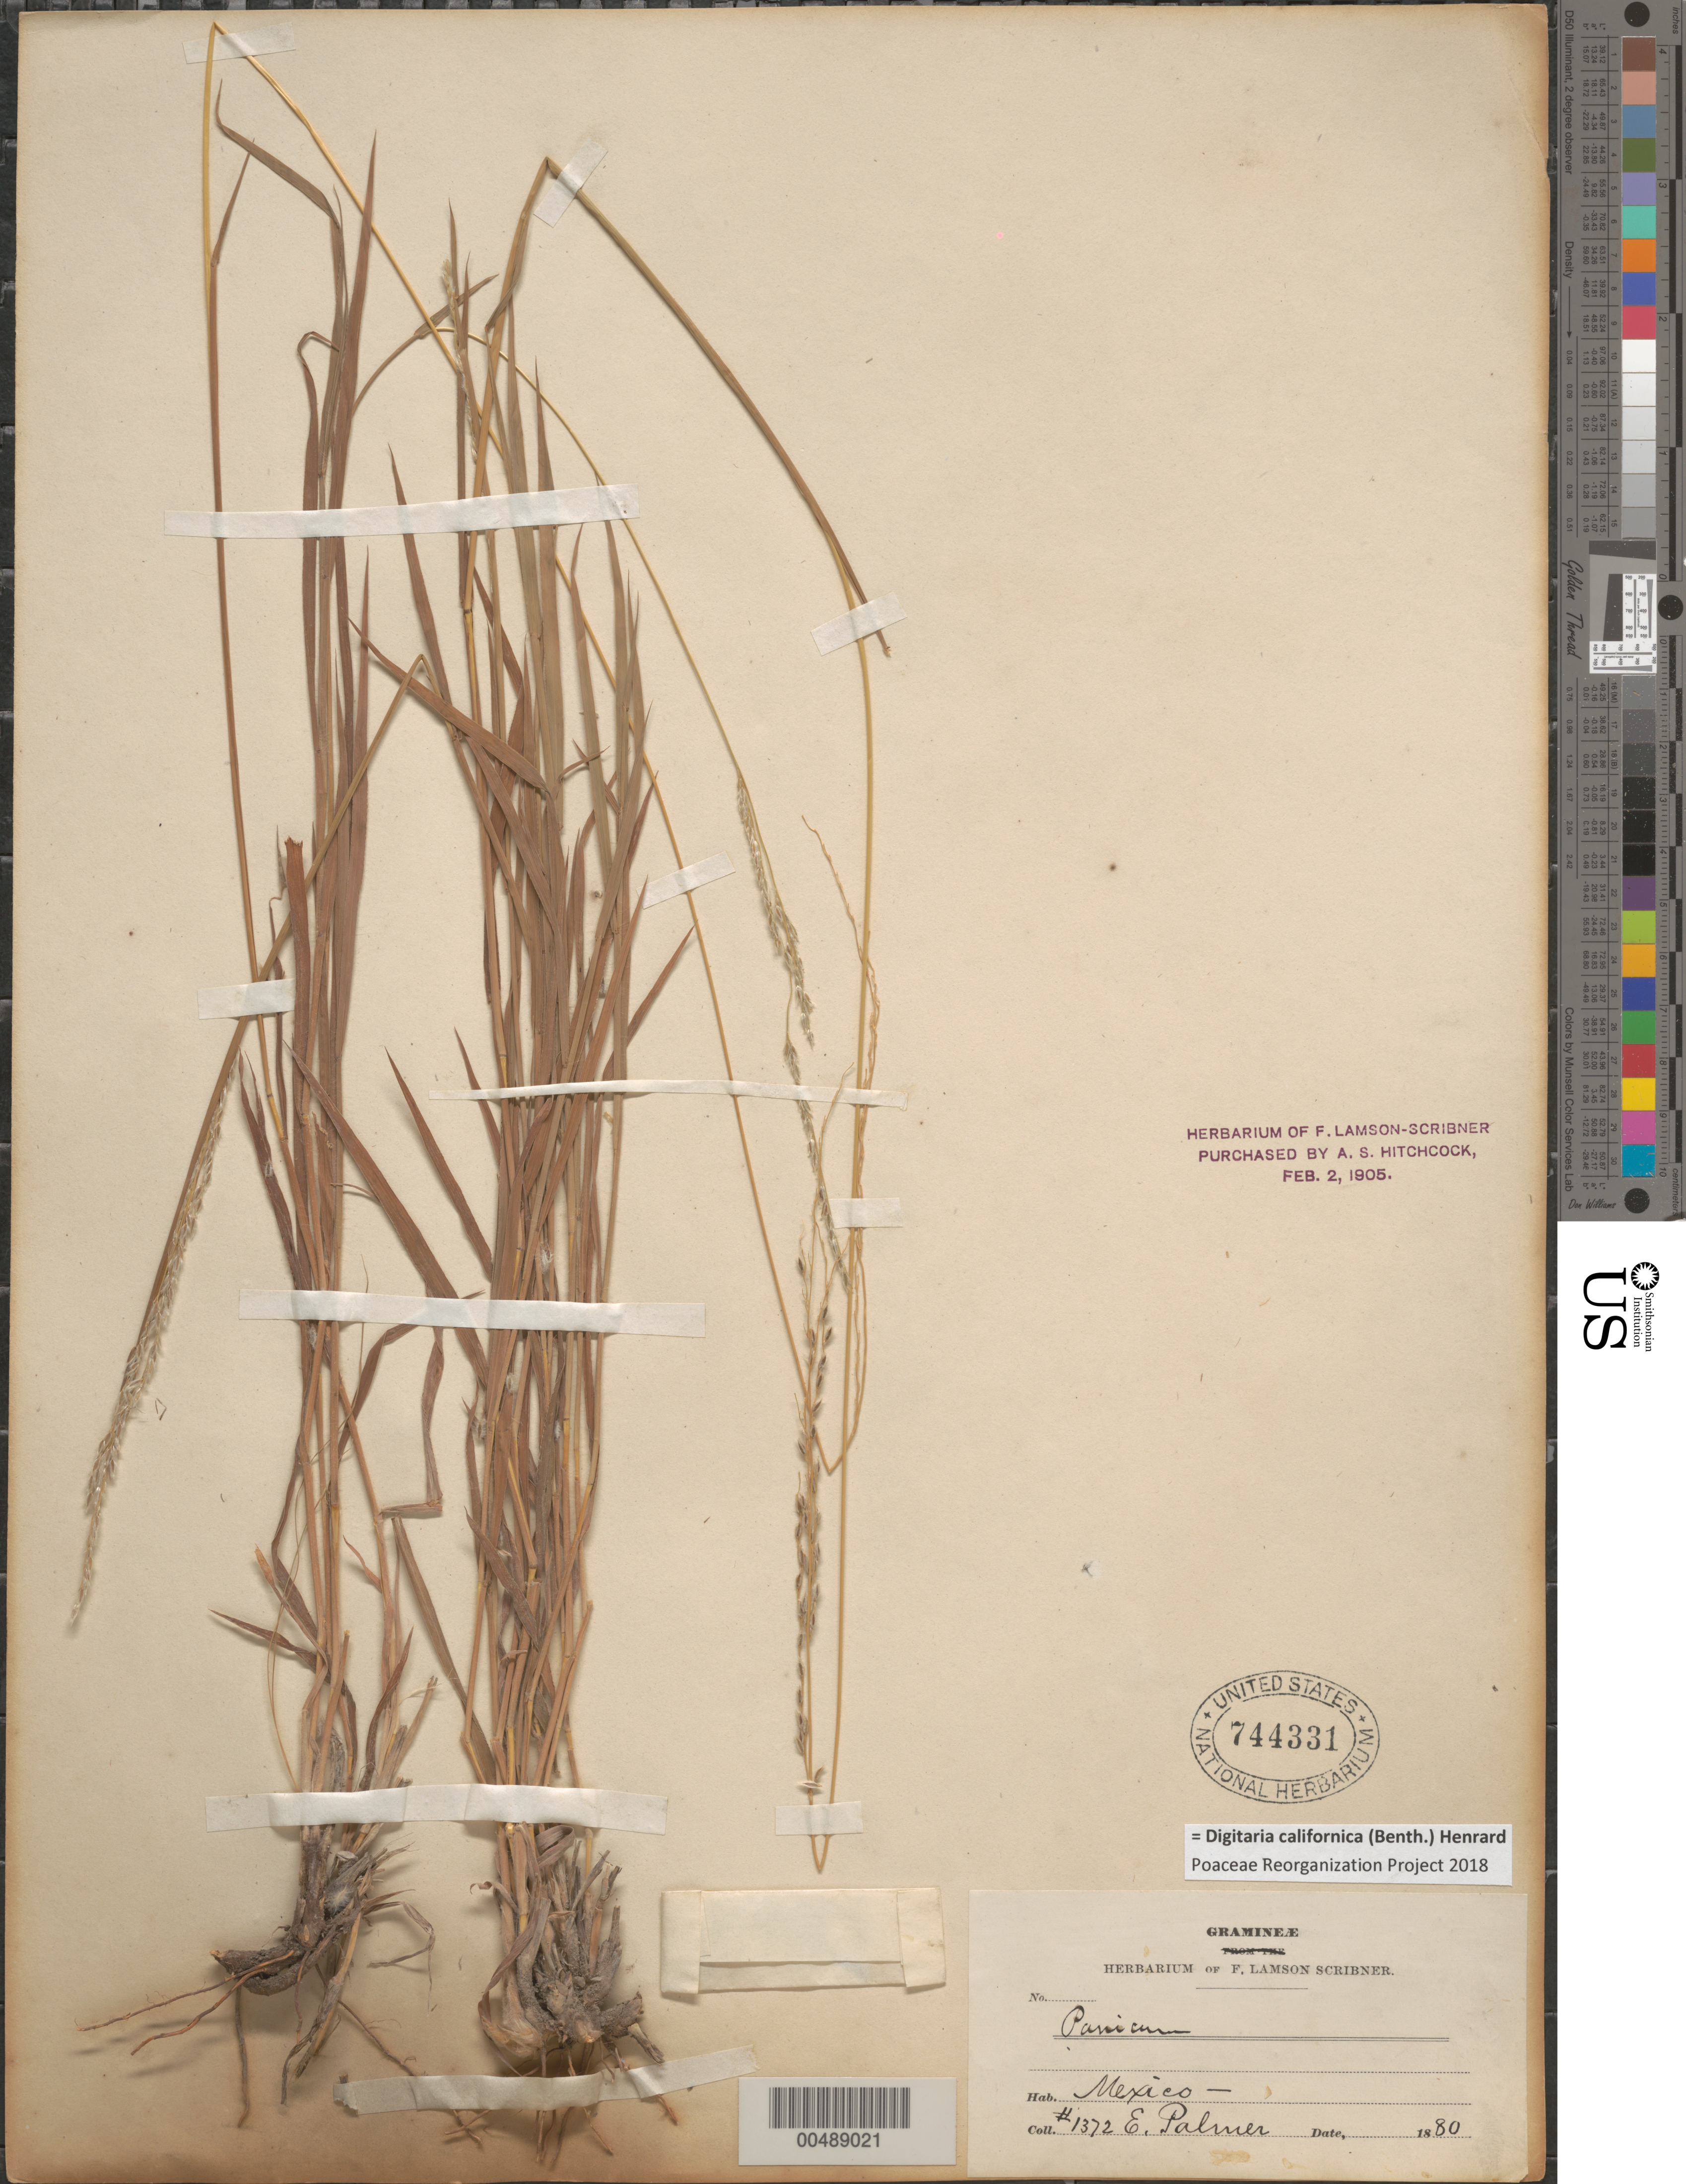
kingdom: Plantae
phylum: Tracheophyta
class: Liliopsida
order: Poales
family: Poaceae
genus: Digitaria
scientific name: Digitaria californica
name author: (Benth.) Henr.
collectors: E. Palmer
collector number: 1372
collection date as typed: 1880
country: Mexico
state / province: Durango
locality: San Ramon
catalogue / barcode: US 744331